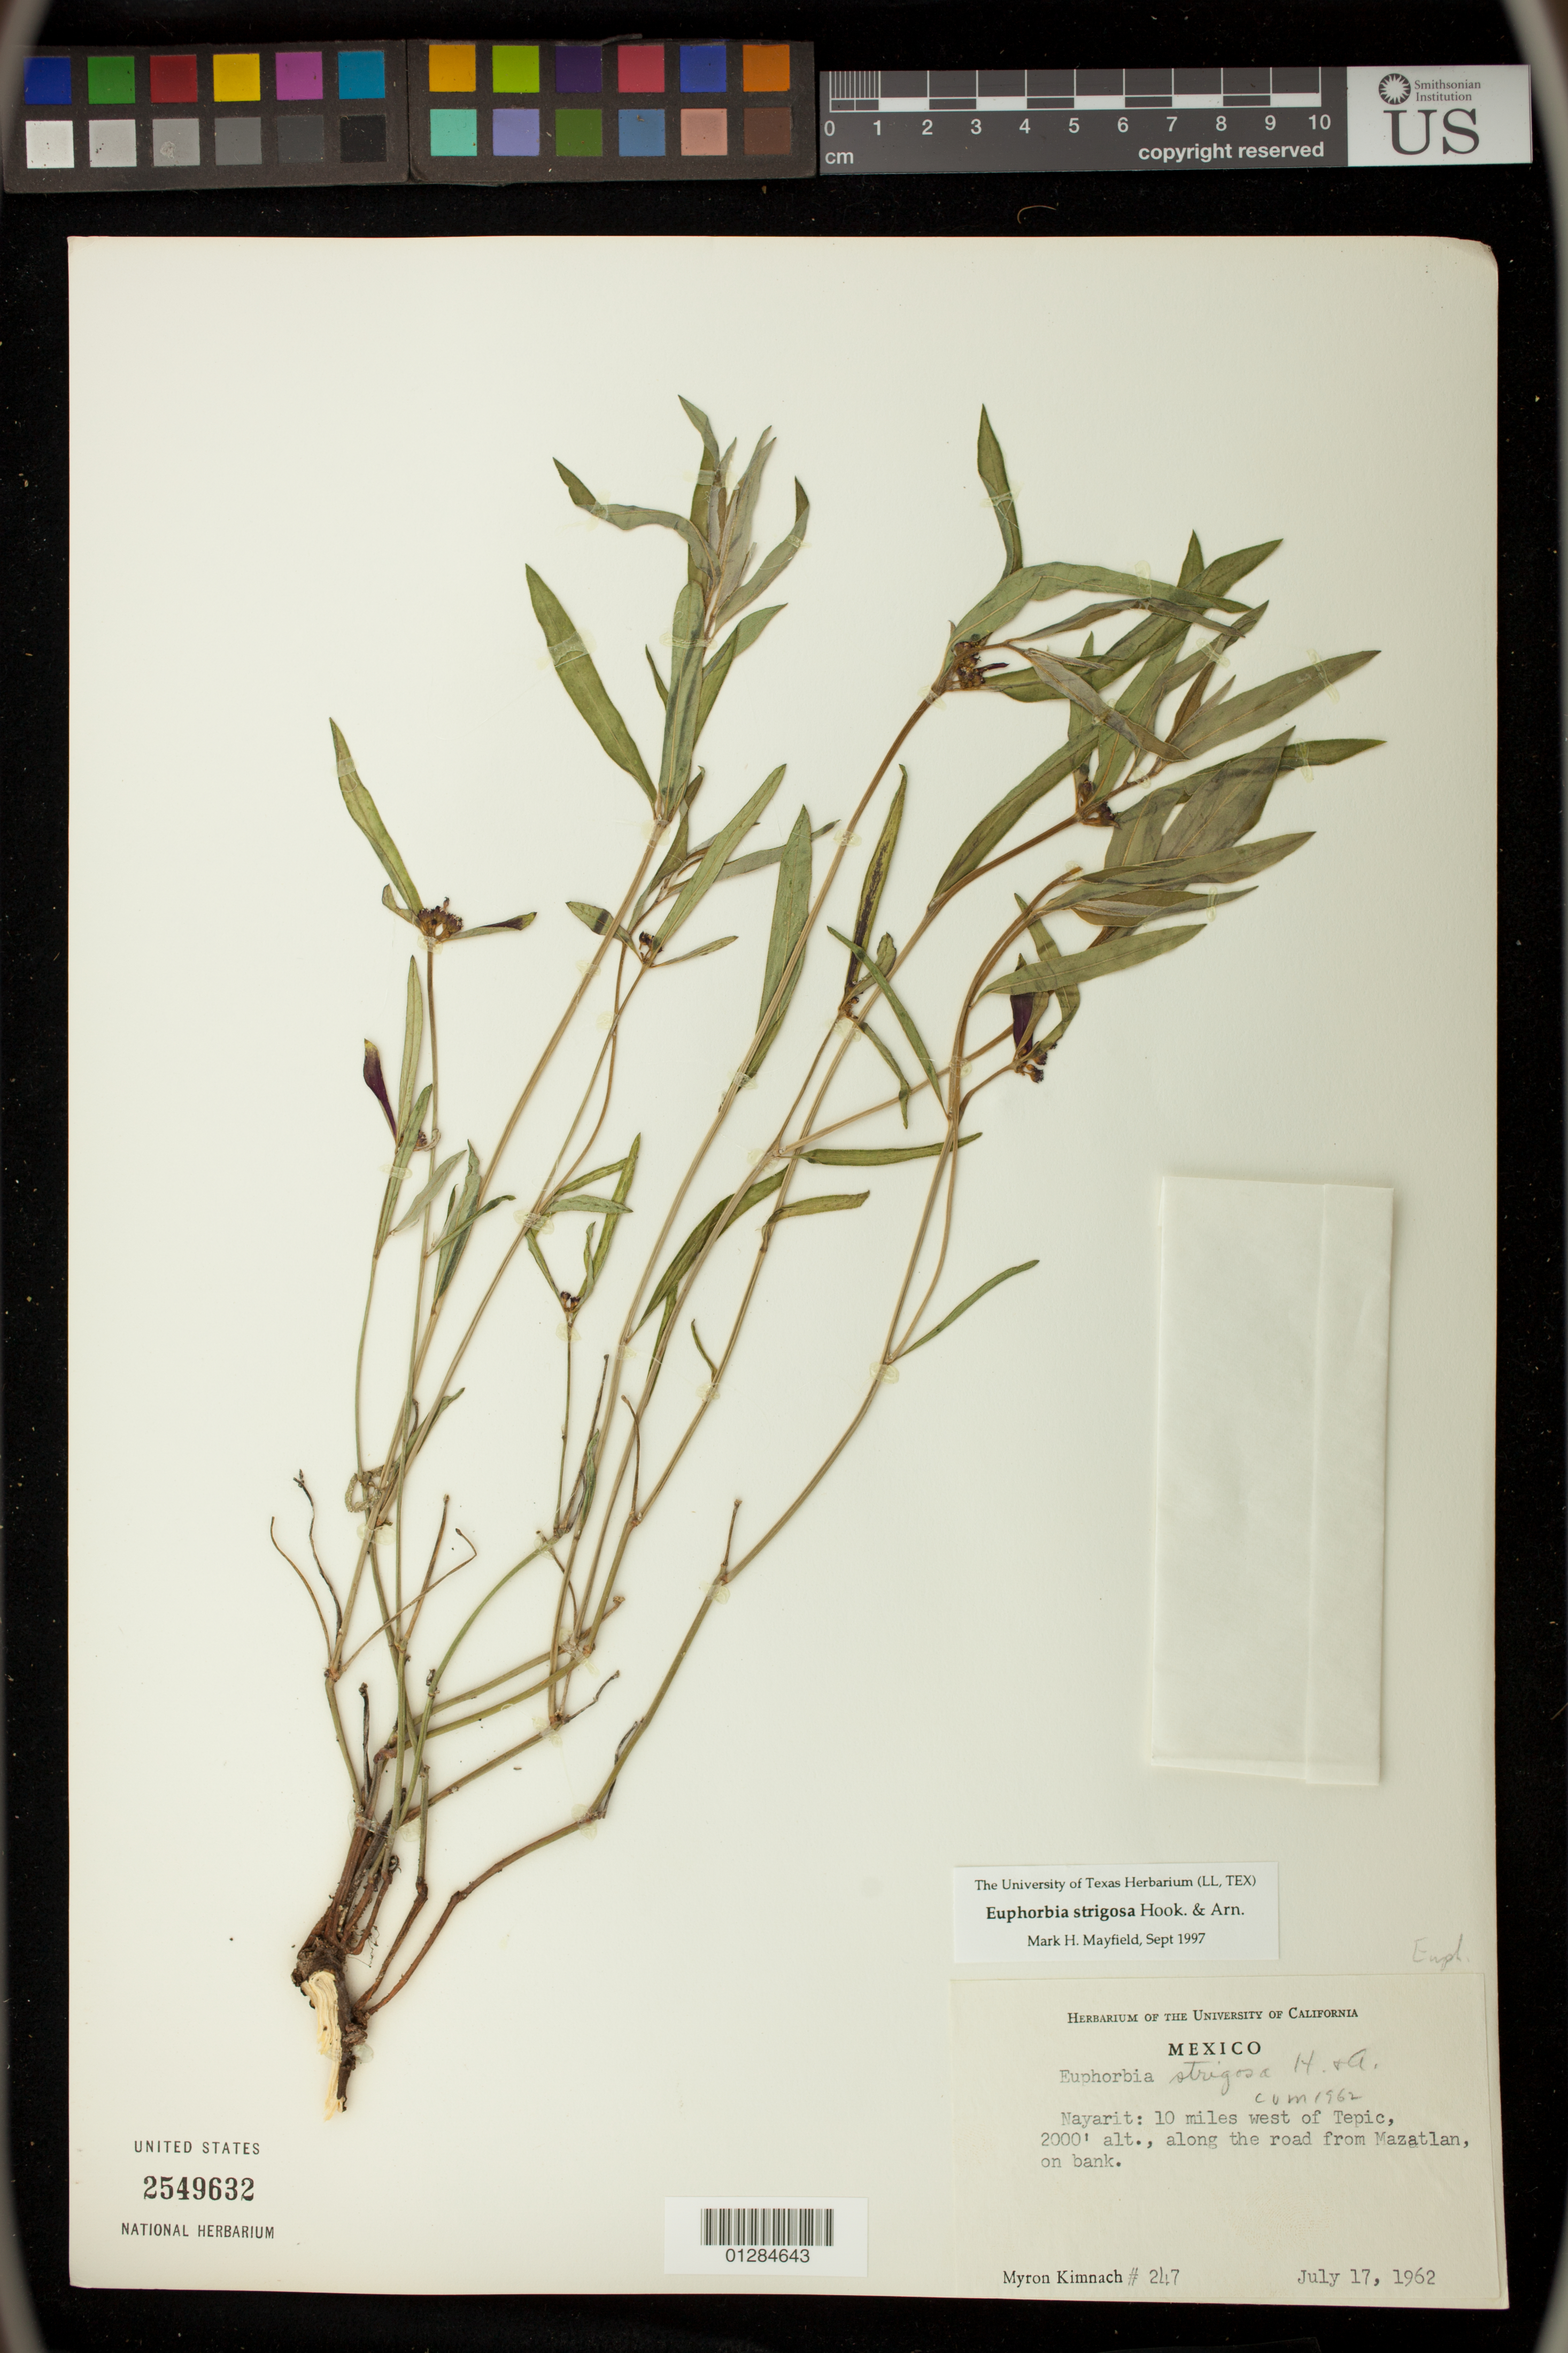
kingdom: Plantae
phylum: Tracheophyta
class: Magnoliopsida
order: Malpighiales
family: Euphorbiaceae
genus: Euphorbia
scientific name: Euphorbia strigosa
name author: Hook. & Arn.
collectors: M. W. Kimnach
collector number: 247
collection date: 1962-07-17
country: Mexico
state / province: Nayarit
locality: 10 miles west of Tepic, along the road to Mazatlan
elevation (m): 610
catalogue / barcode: US 2549632